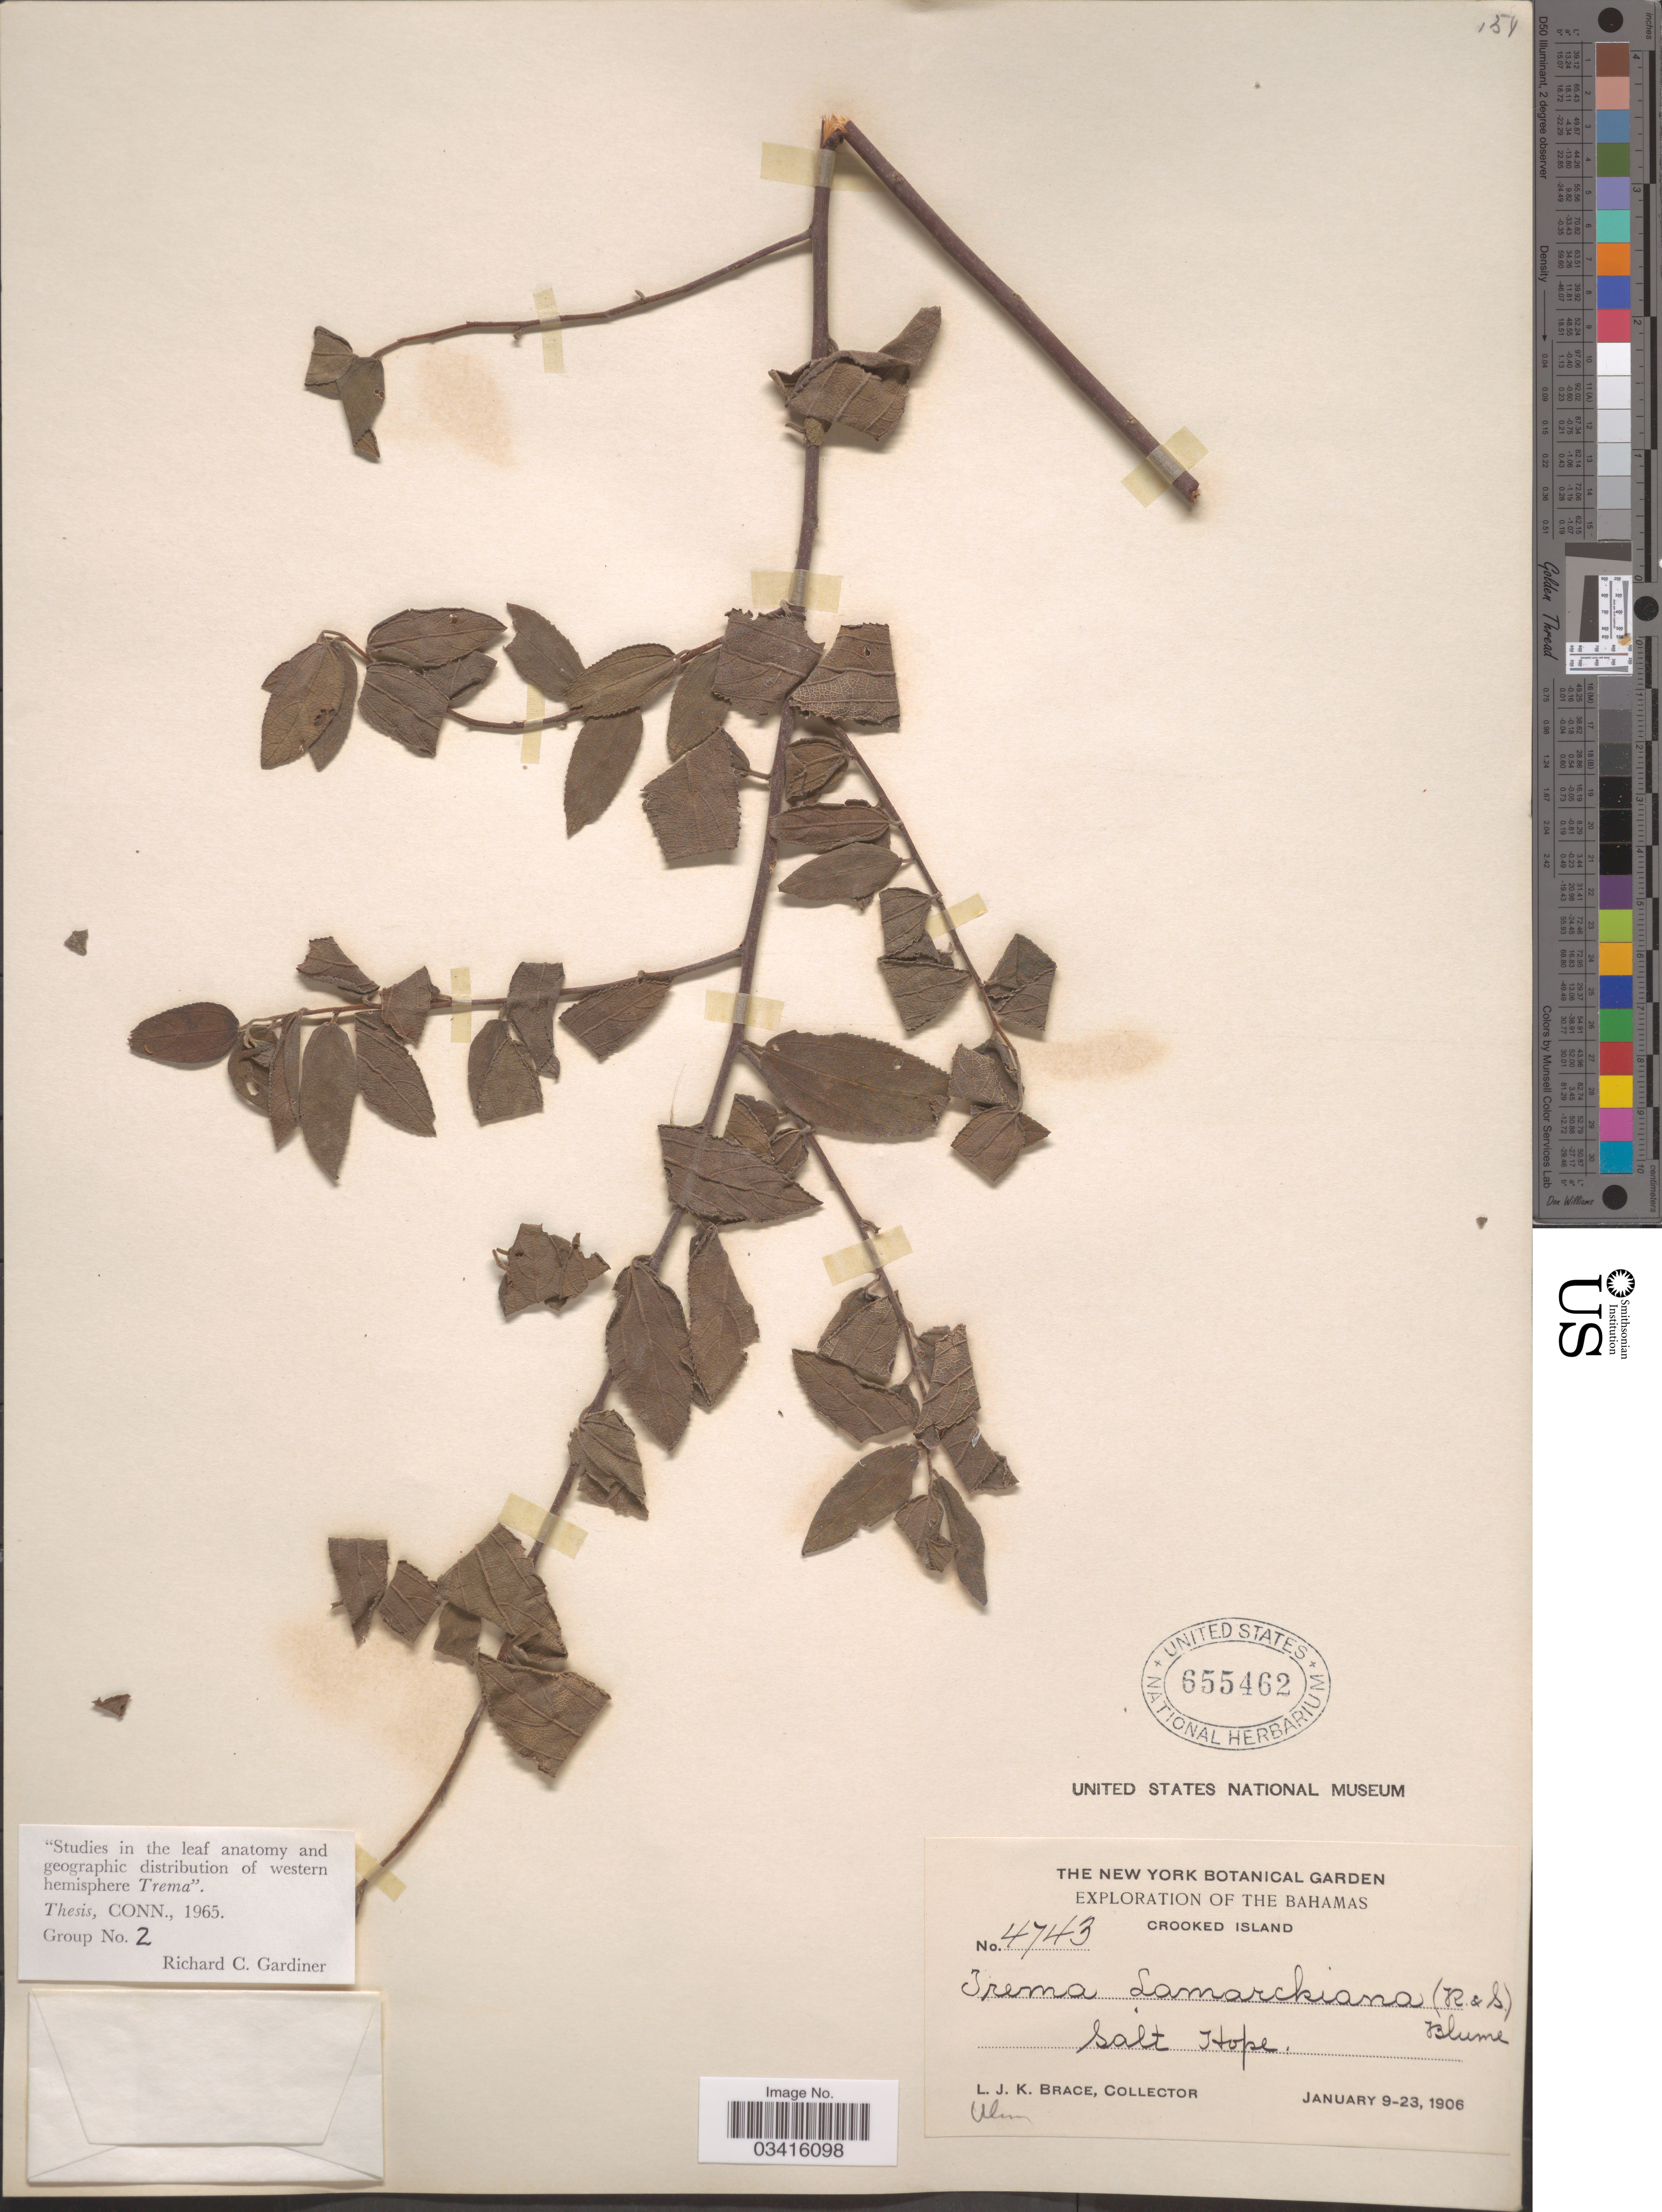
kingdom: Plantae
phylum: Tracheophyta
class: Magnoliopsida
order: Rosales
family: Cannabaceae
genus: Trema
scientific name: Trema lamarckianum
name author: (Schult.) Blume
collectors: L. J. K. Brace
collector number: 4743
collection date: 1906-01-09/1906-01-23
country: Bahamas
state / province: Acklins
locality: Crooked Island. Salt Hope.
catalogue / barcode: US 655462